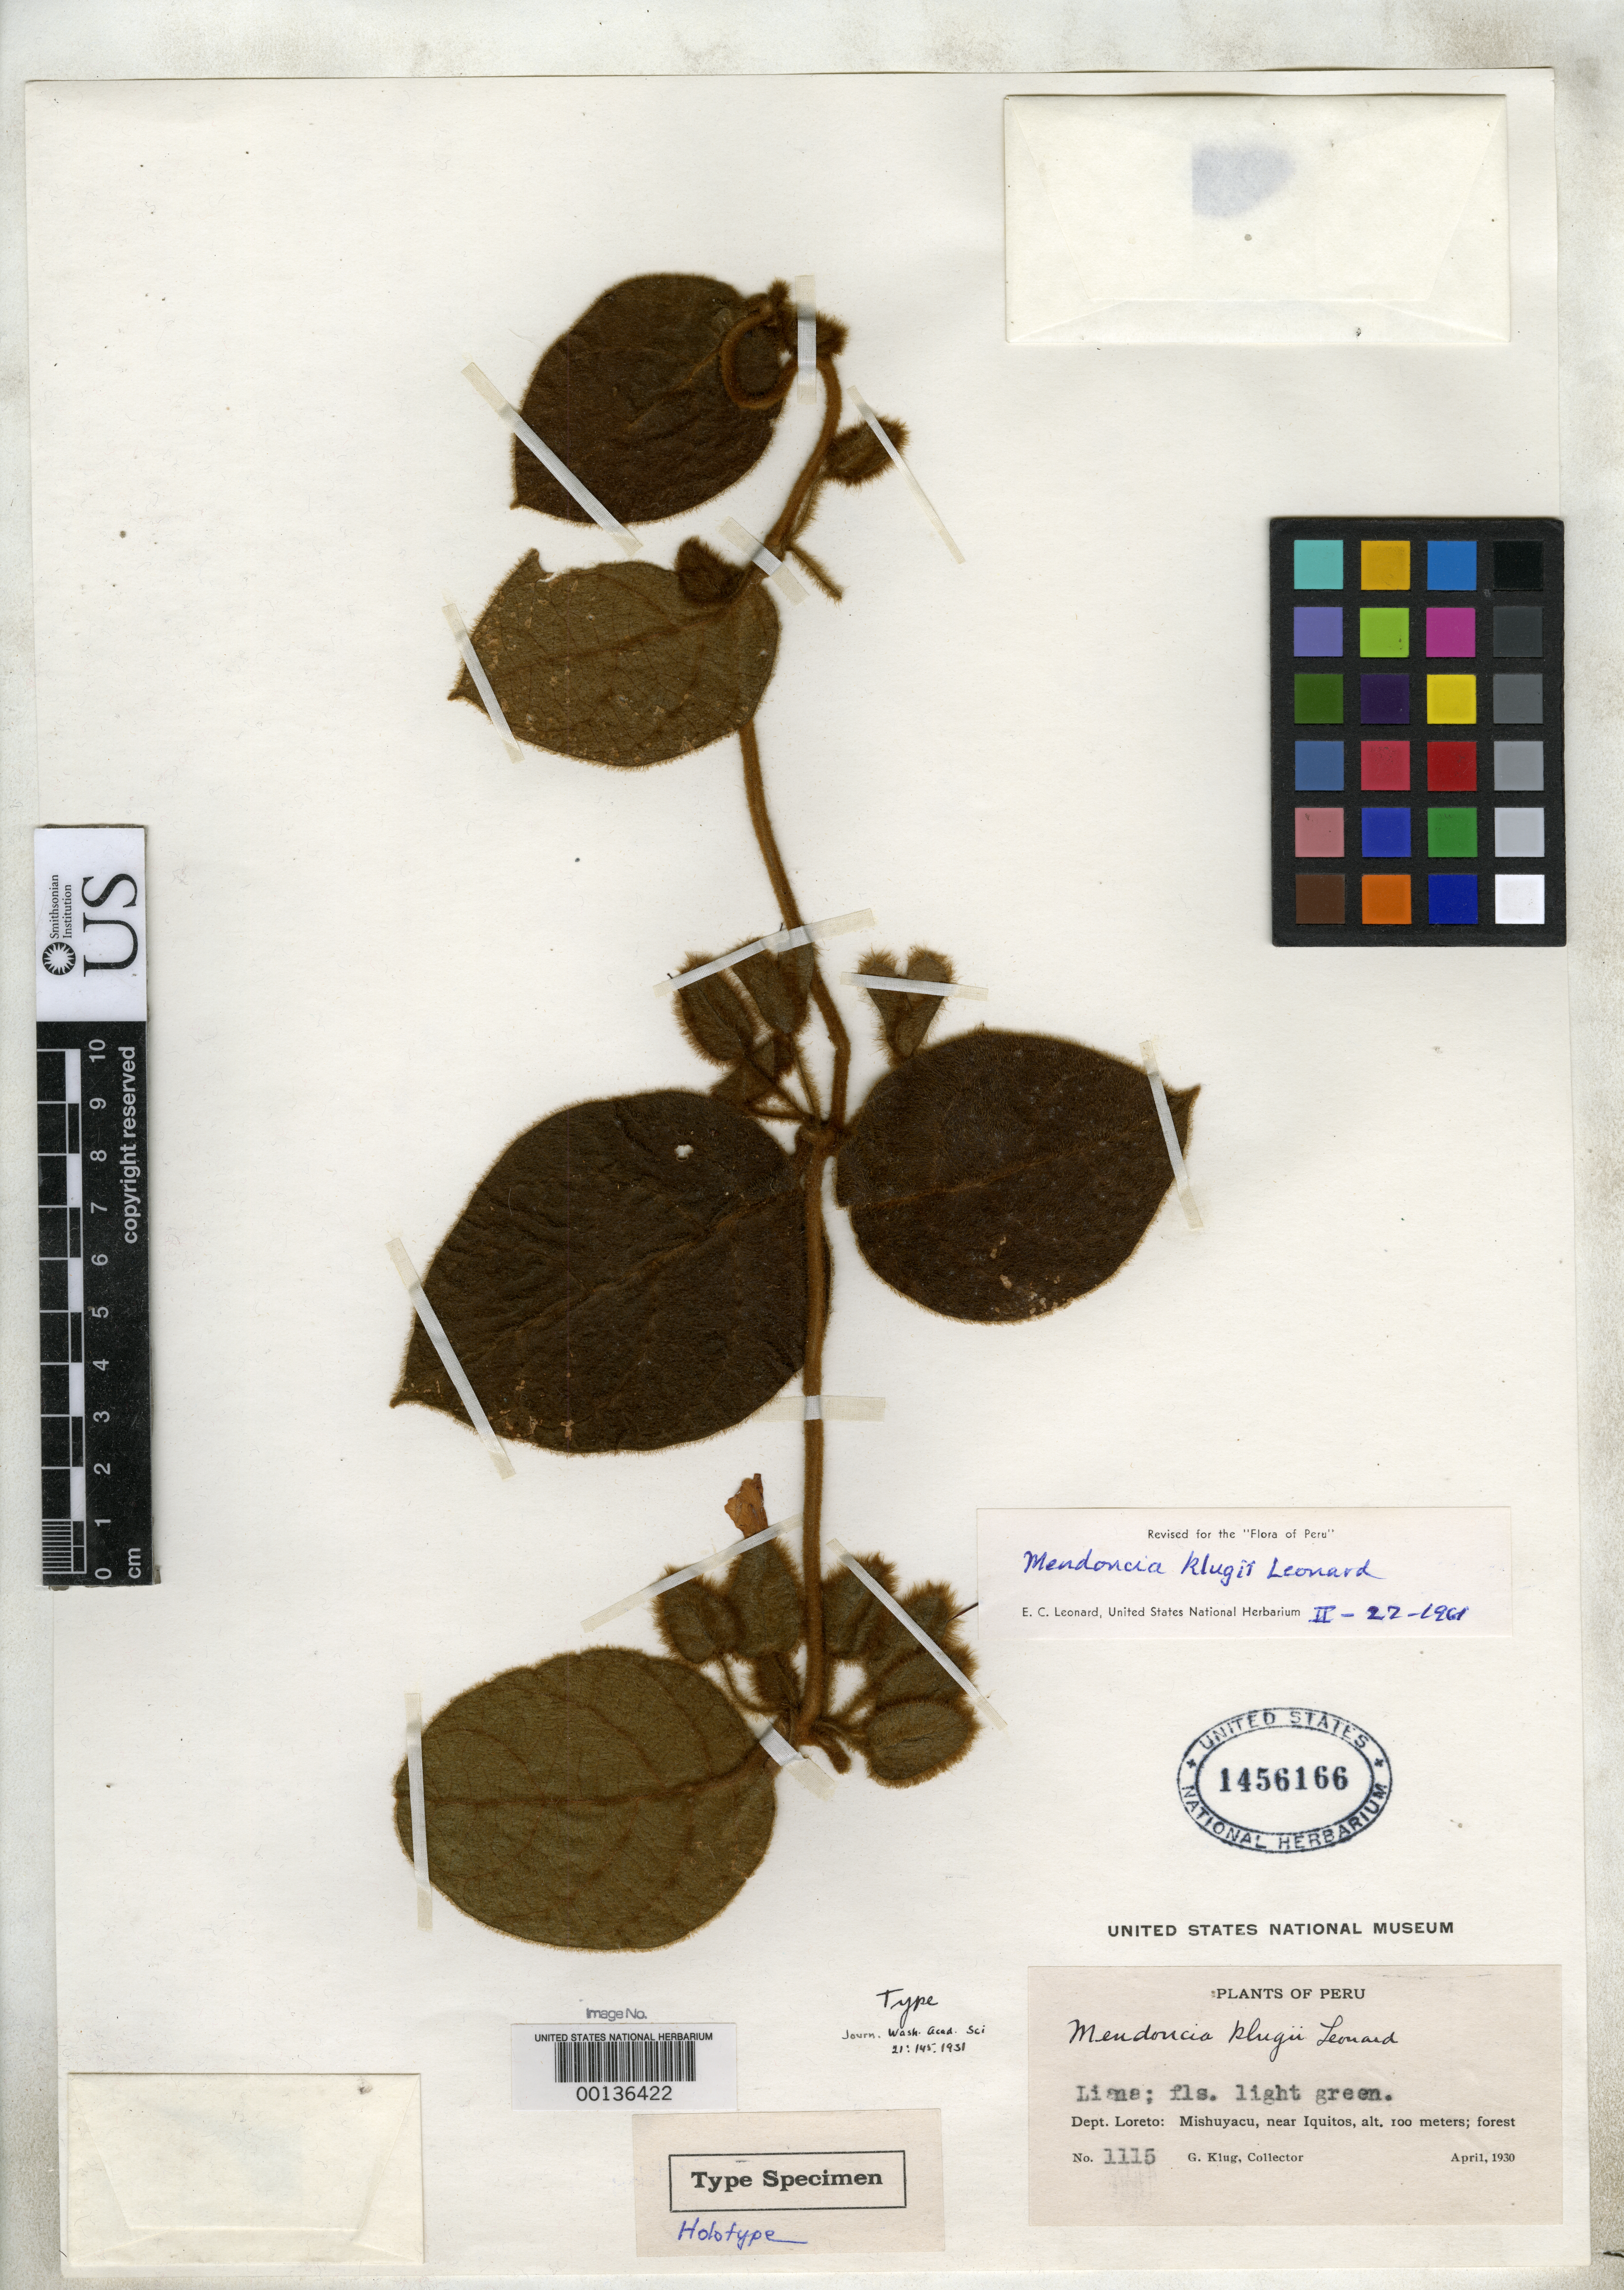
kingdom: Plantae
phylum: Tracheophyta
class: Magnoliopsida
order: Lamiales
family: Acanthaceae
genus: Mendoncia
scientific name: Mendoncia klugii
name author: Leonard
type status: Holotype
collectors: G. Klug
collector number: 1115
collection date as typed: Apr 1930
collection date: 1930-04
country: Peru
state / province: Loreto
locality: Mishuyacu, near Iquitos.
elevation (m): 100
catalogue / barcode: US 1456166